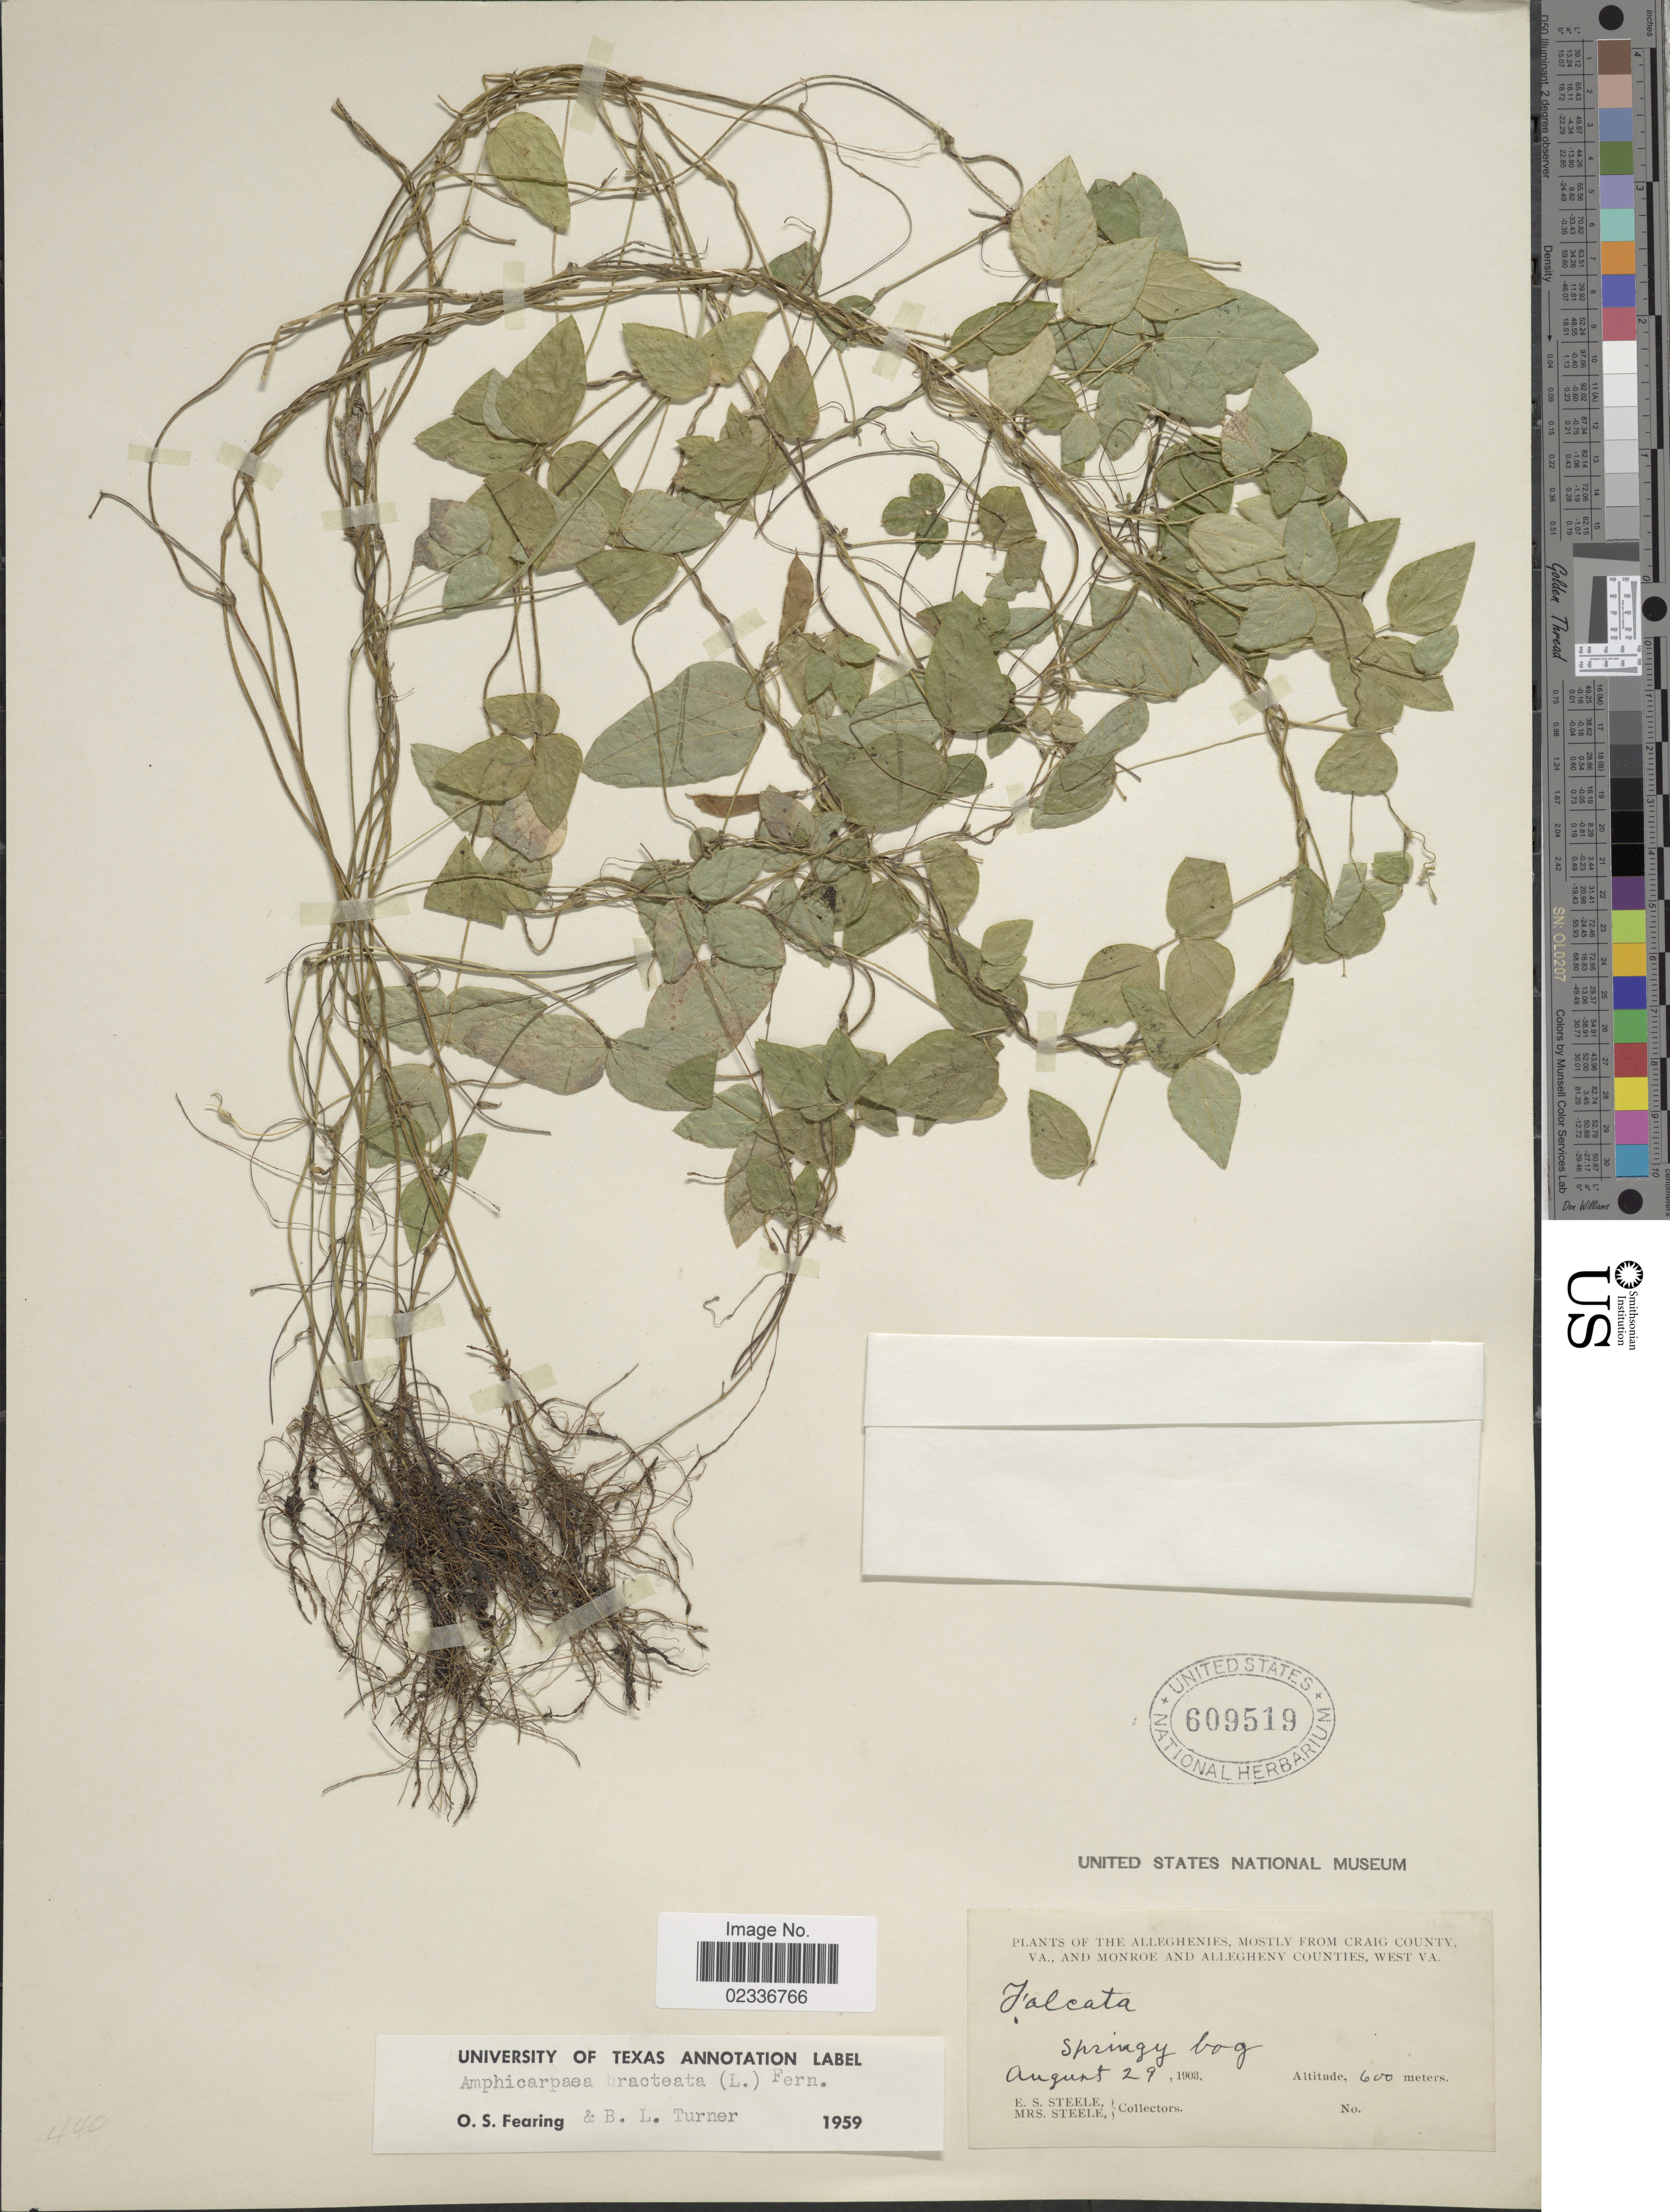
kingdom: Plantae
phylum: Tracheophyta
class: Magnoliopsida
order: Fabales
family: Fabaceae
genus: Amphicarpaea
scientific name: Amphicarpaea bracteata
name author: (L.) Fernald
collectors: E. Steele & Mrs. E. S. Steele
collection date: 1903-08-29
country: United States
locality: The Alleghenies, mostly from Craig County VA., and Monroe and Allegheny Couties, West Va., Springy big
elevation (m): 600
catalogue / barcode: US 609519